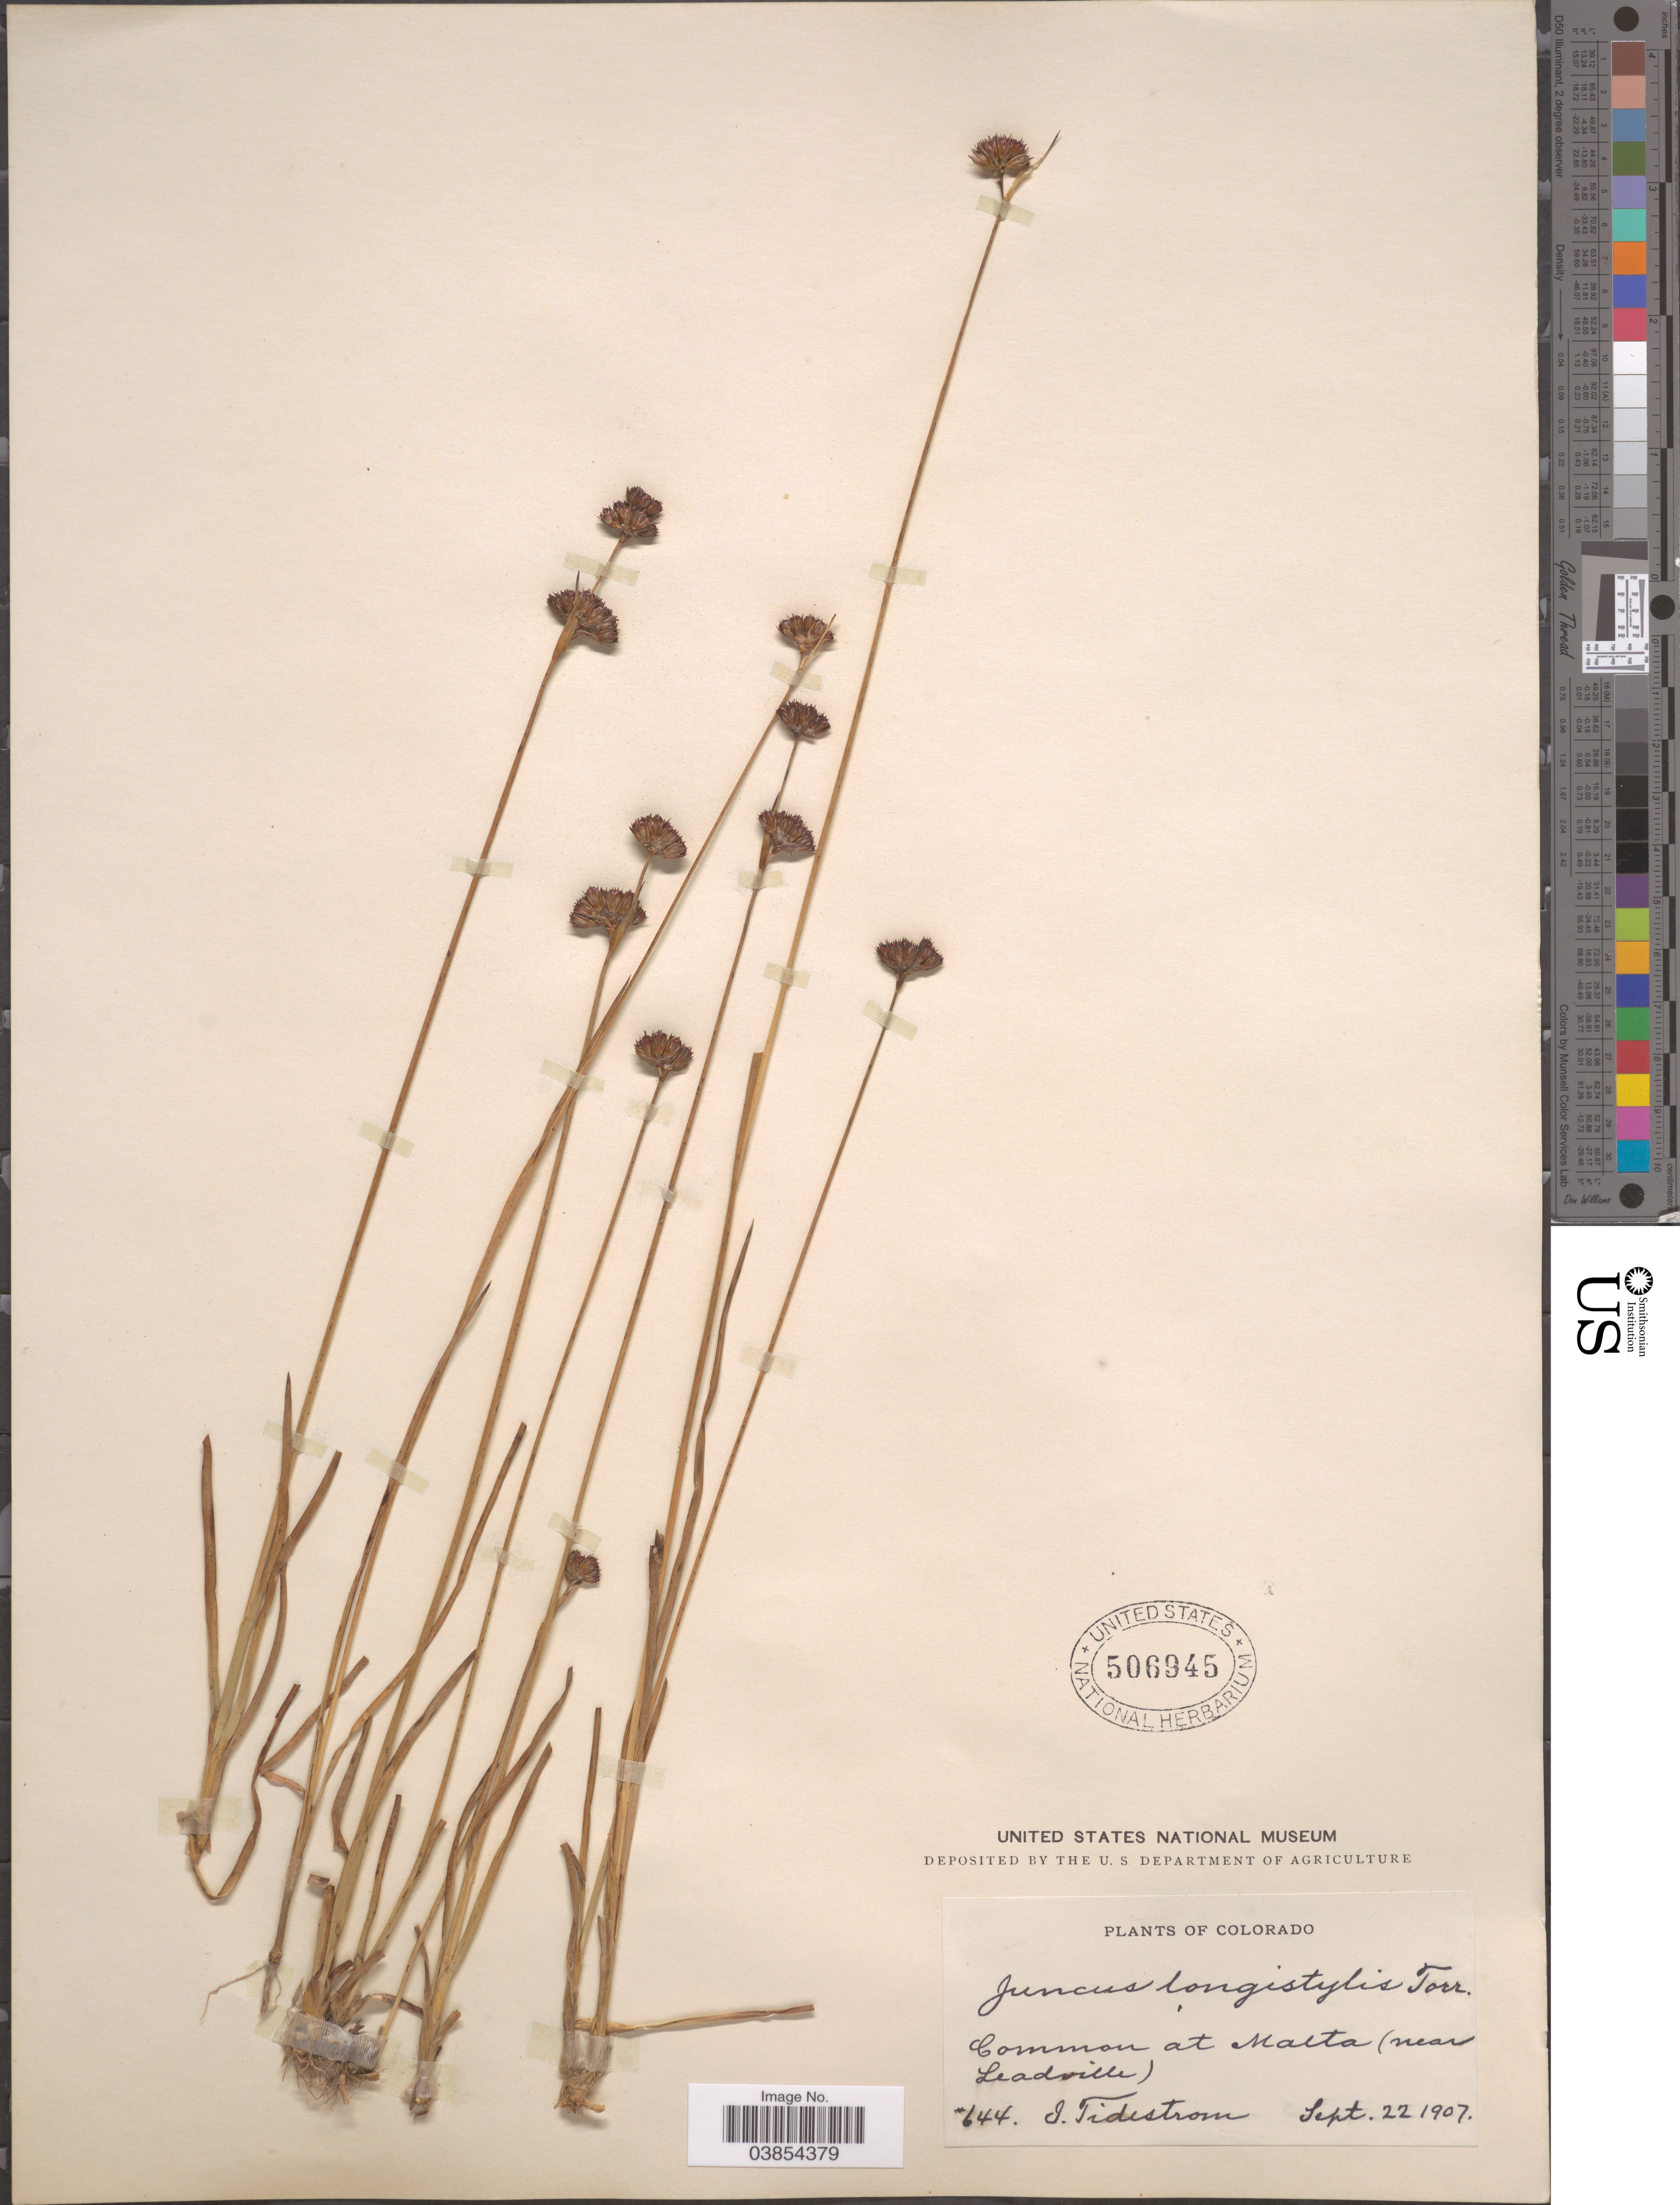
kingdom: Plantae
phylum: Tracheophyta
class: Liliopsida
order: Poales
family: Juncaceae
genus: Juncus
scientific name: Juncus longistylis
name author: Torr.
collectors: I. F. Tidestrom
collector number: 644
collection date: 1907-09-22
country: United States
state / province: Colorado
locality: Common at Malta (near Leadville).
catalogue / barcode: US 506945